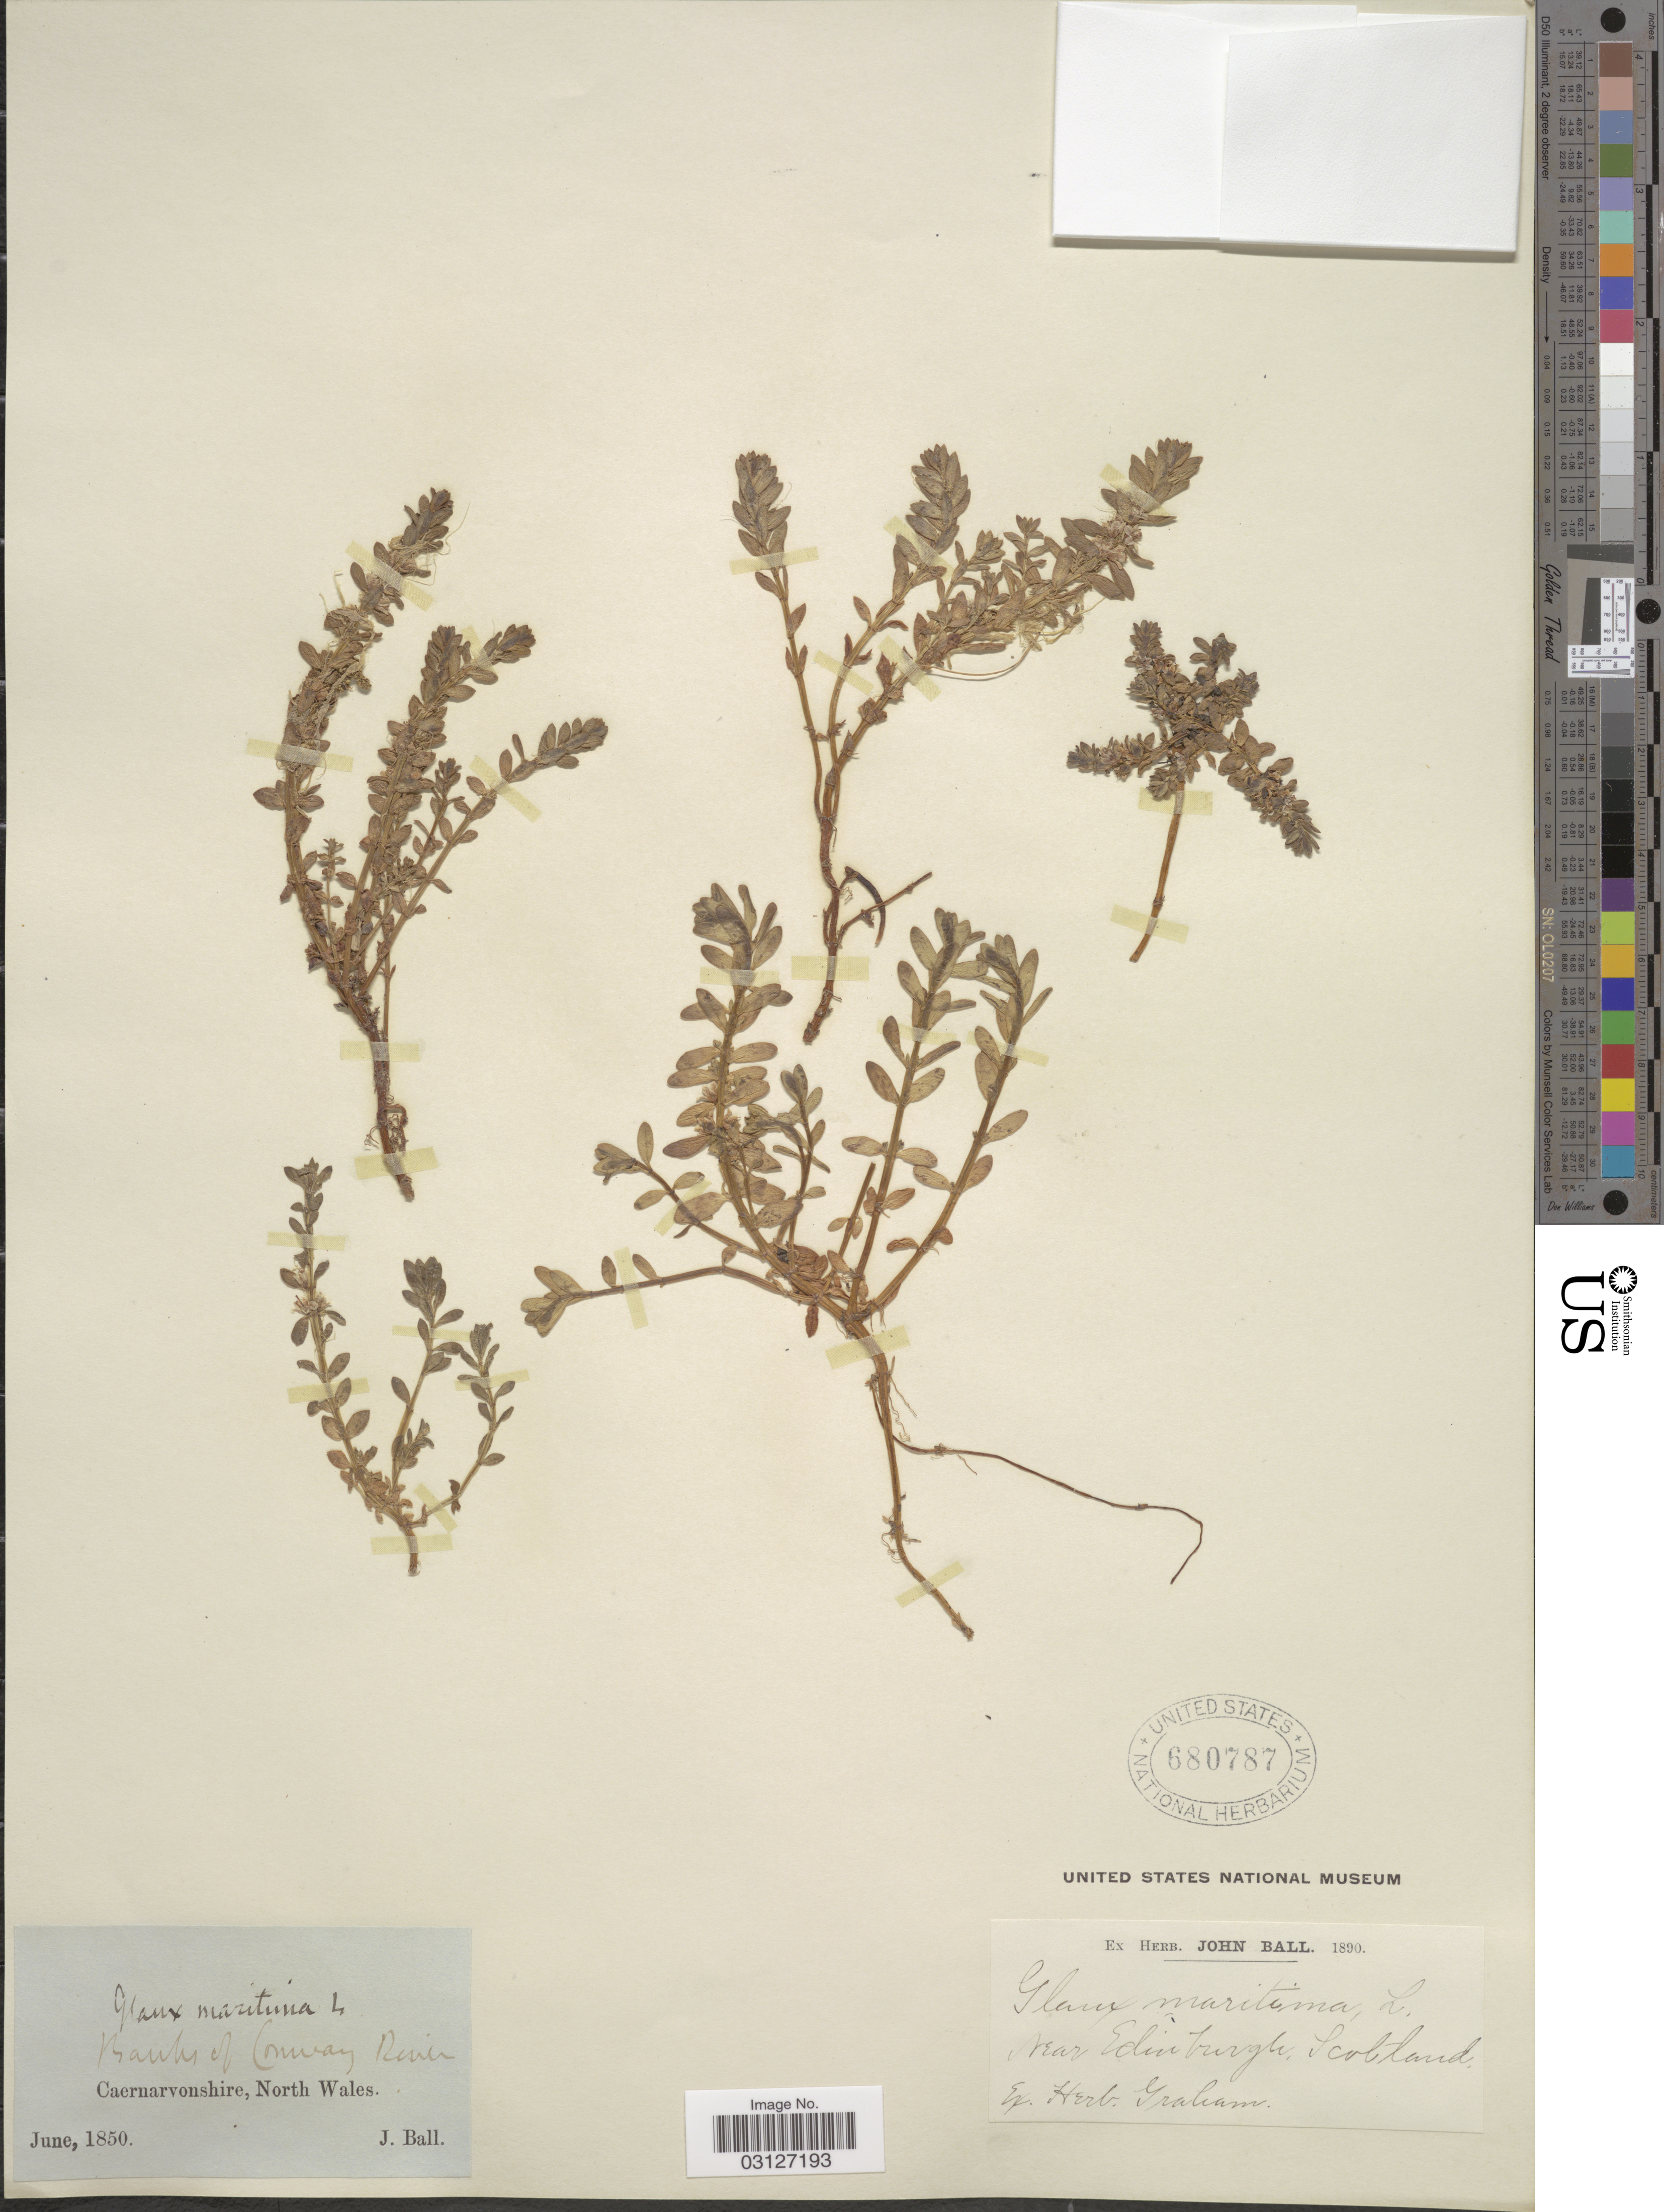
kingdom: Plantae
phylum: Tracheophyta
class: Magnoliopsida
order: Ericales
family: Primulaceae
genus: Glaux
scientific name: Glaux maritima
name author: L.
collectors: J. Ball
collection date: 1850-06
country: United Kingdom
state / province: Scotland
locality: Banks of Conway River, Caernarvonshire, North Wales. Near Edinburgh.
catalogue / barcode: US 680787